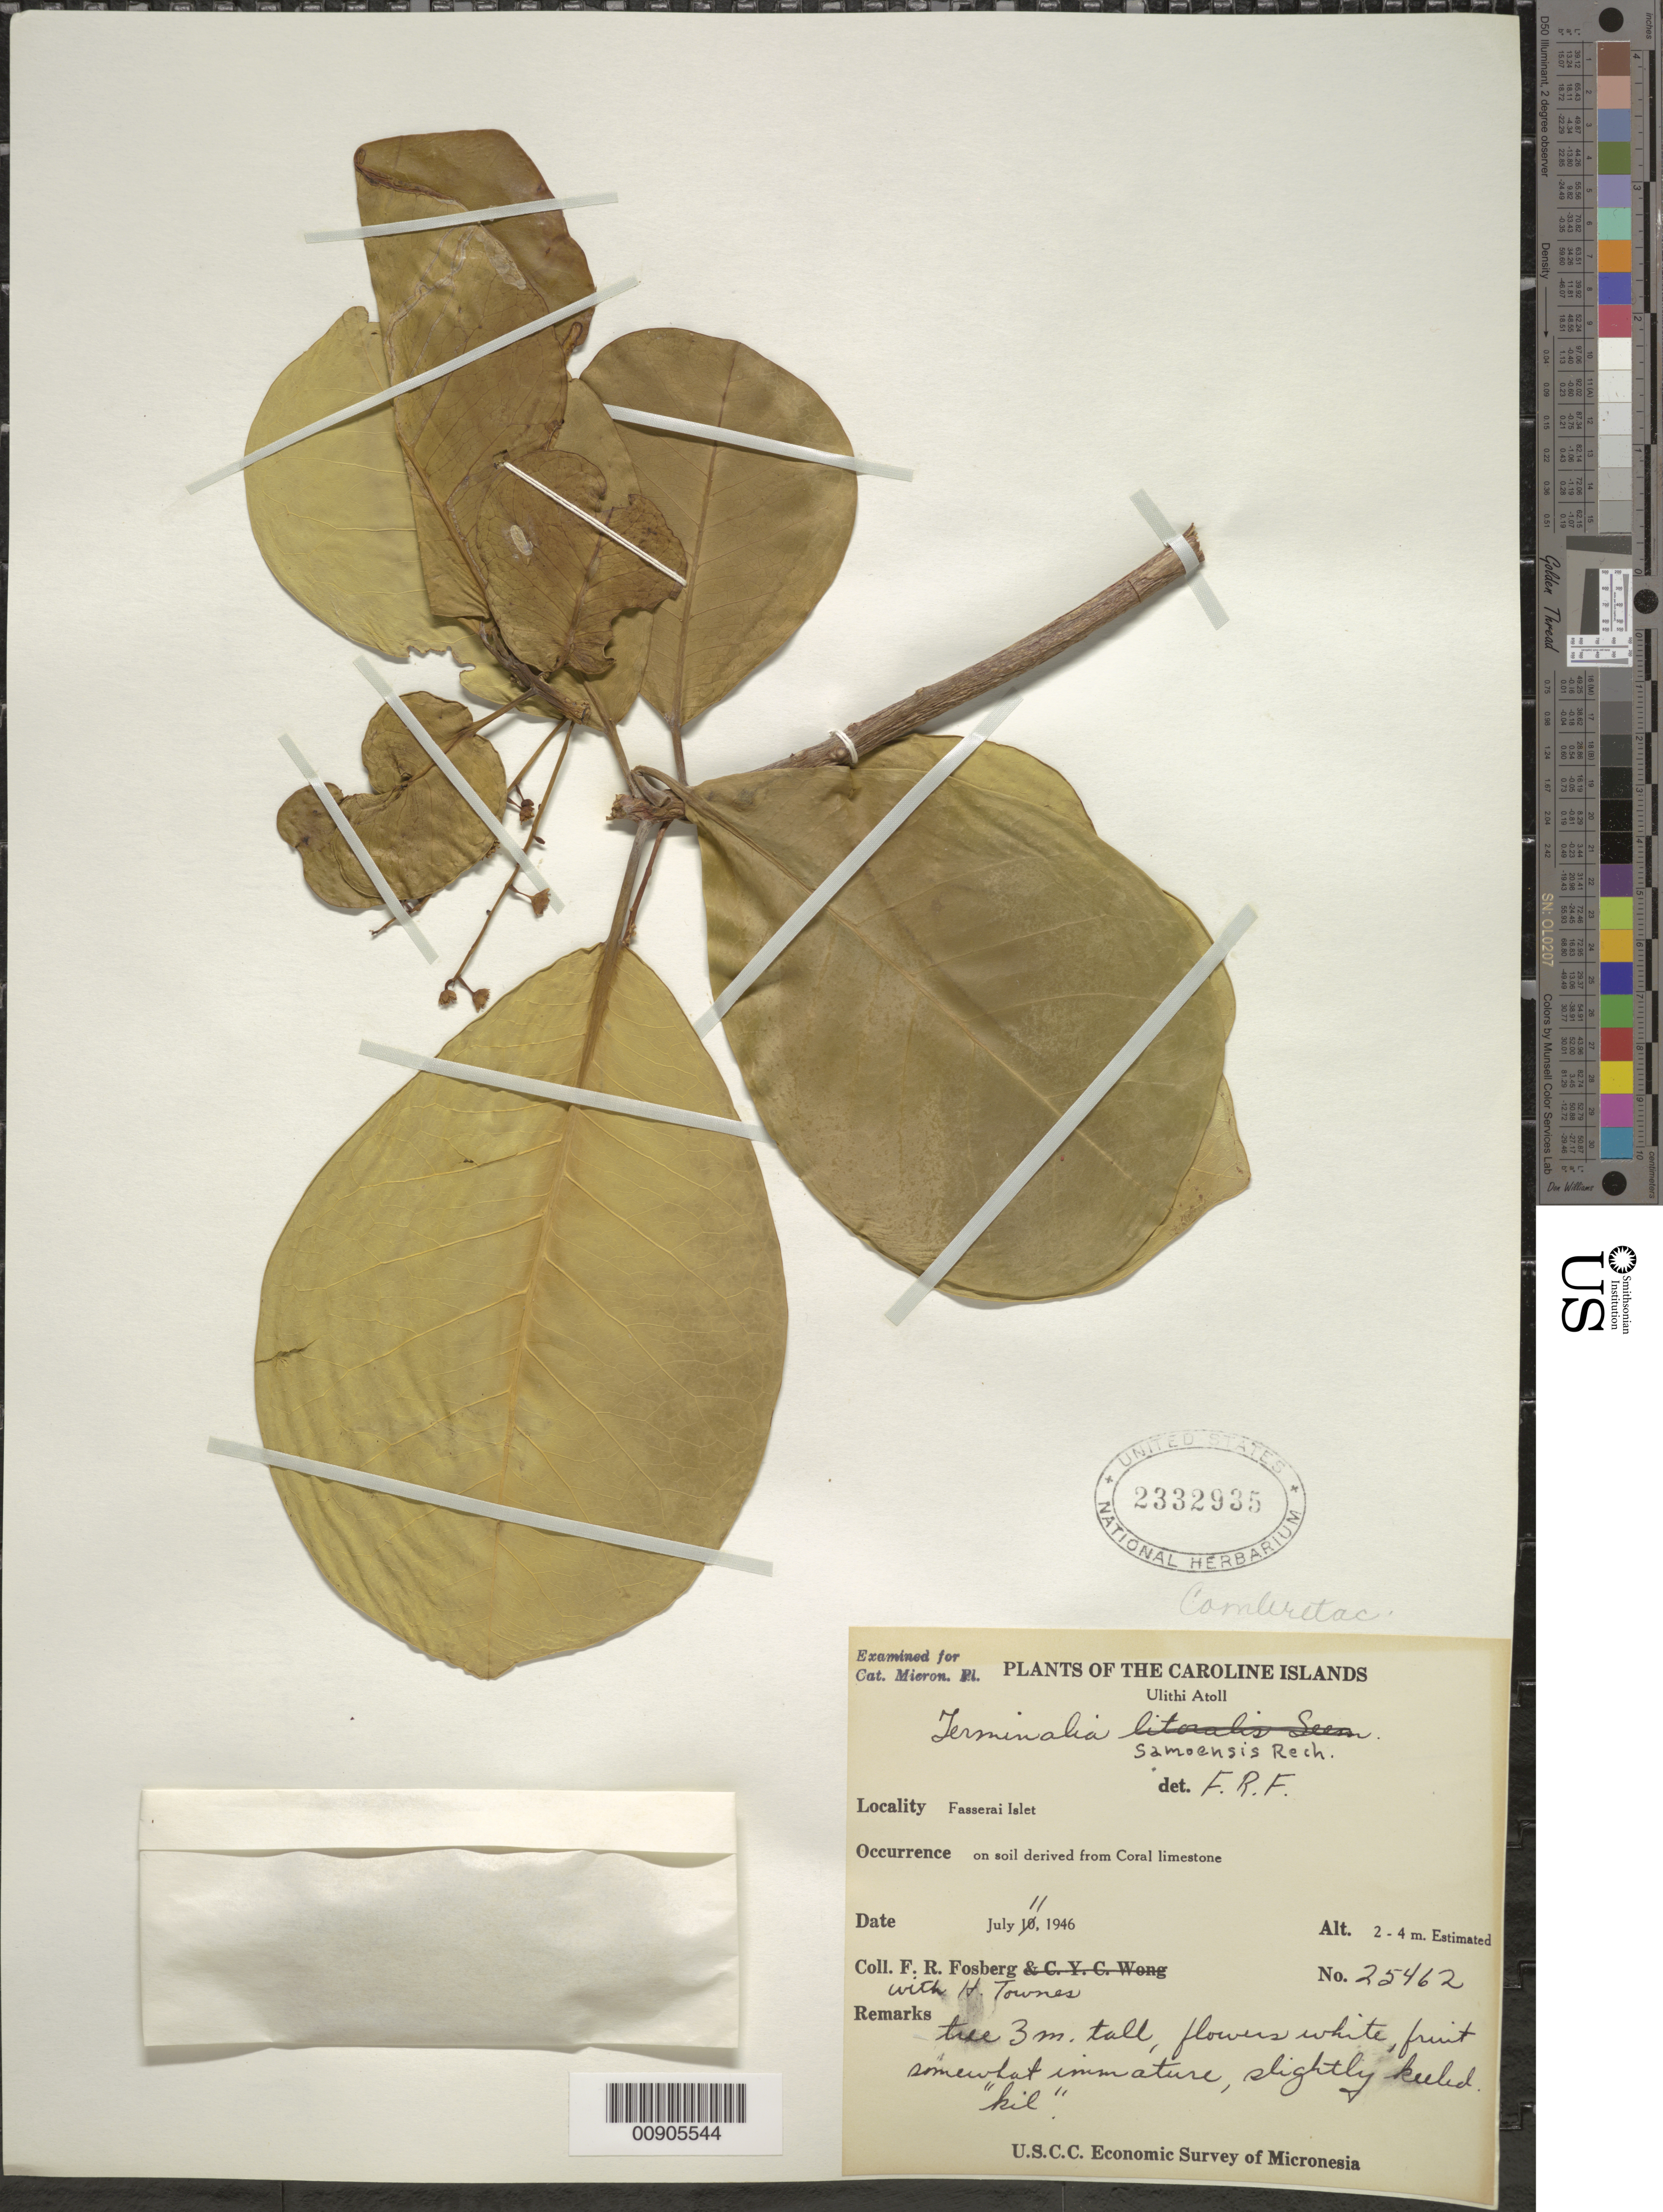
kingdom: Plantae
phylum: Tracheophyta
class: Magnoliopsida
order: Myrtales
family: Combretaceae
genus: Terminalia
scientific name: Terminalia samoensis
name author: Rech.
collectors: F. R. Fosberg & H. Townes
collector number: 25462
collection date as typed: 11 Jul 1946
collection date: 1946-07-11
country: Micronesia, Federated States of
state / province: Yap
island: Ulithi Atoll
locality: Fasserai Islet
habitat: On soil derived from Coral limestone.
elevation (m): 2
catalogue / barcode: US 2332935